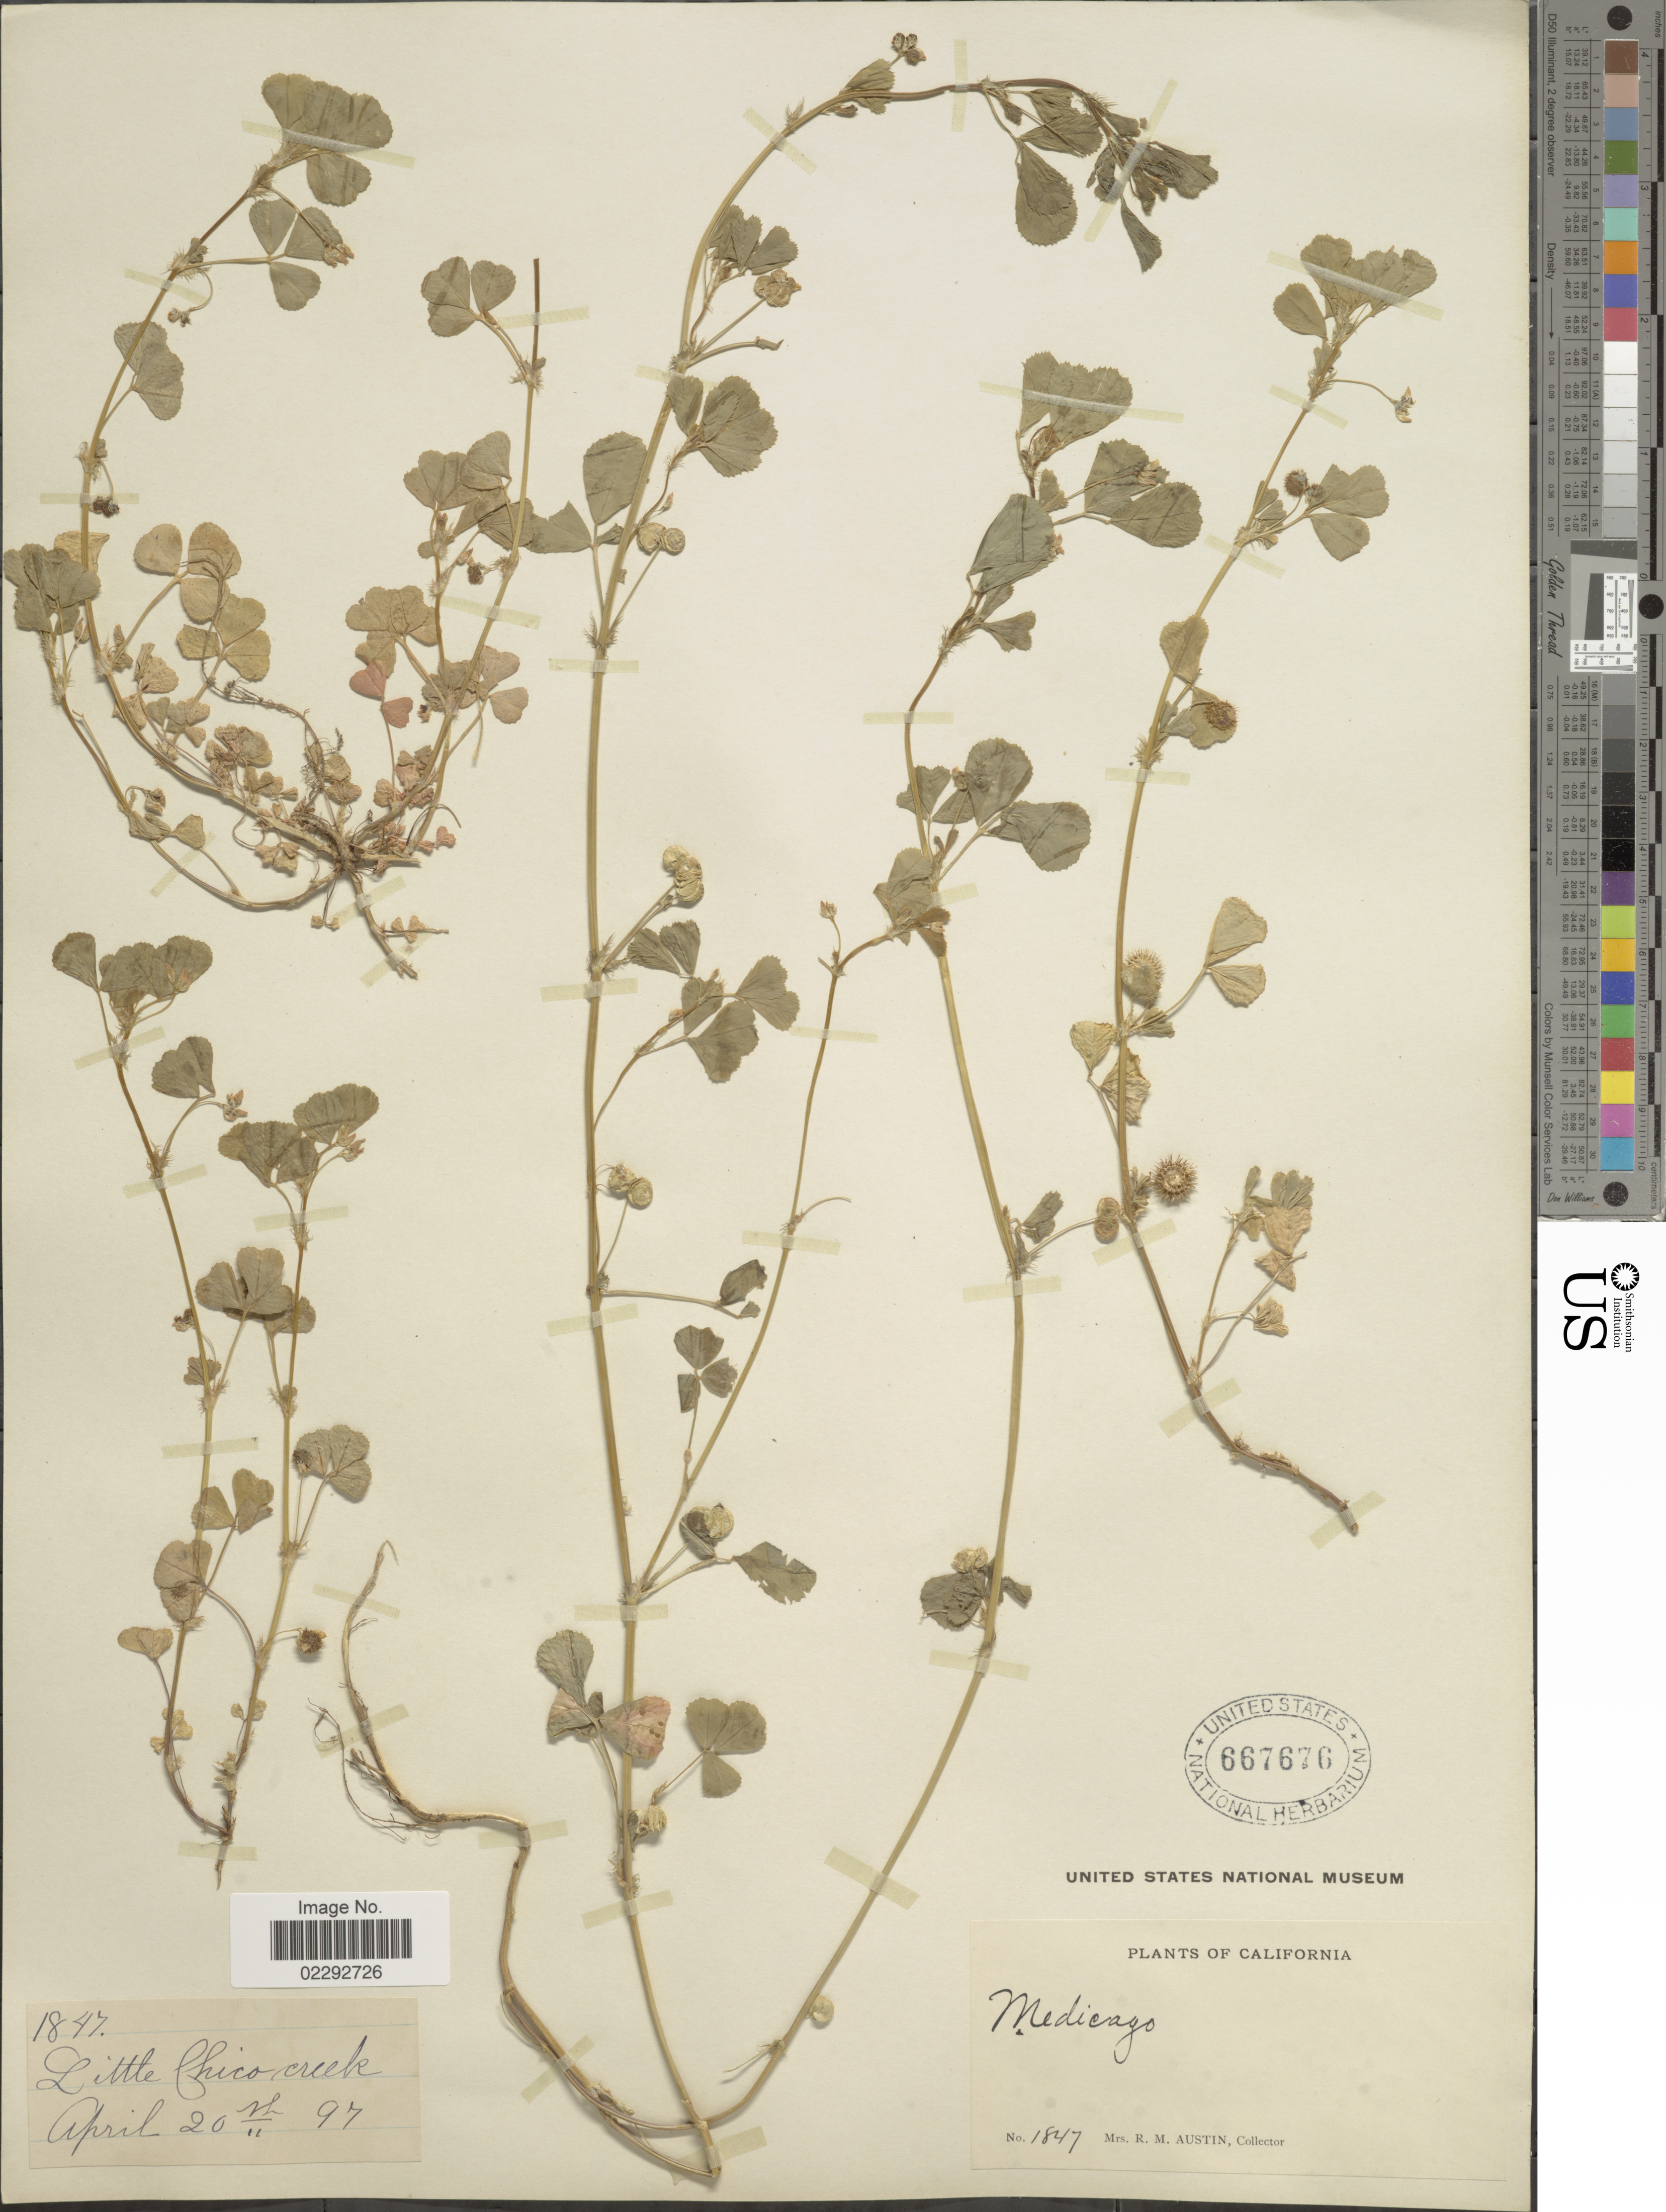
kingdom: Plantae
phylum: Tracheophyta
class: Magnoliopsida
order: Fabales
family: Fabaceae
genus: Medicago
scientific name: Medicago hispida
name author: Gaertn.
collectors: R. Austin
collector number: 1847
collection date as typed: Transcribed d/m/y: 20/4/97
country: United States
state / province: California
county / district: Butte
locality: Little Chico Creek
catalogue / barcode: US 667676